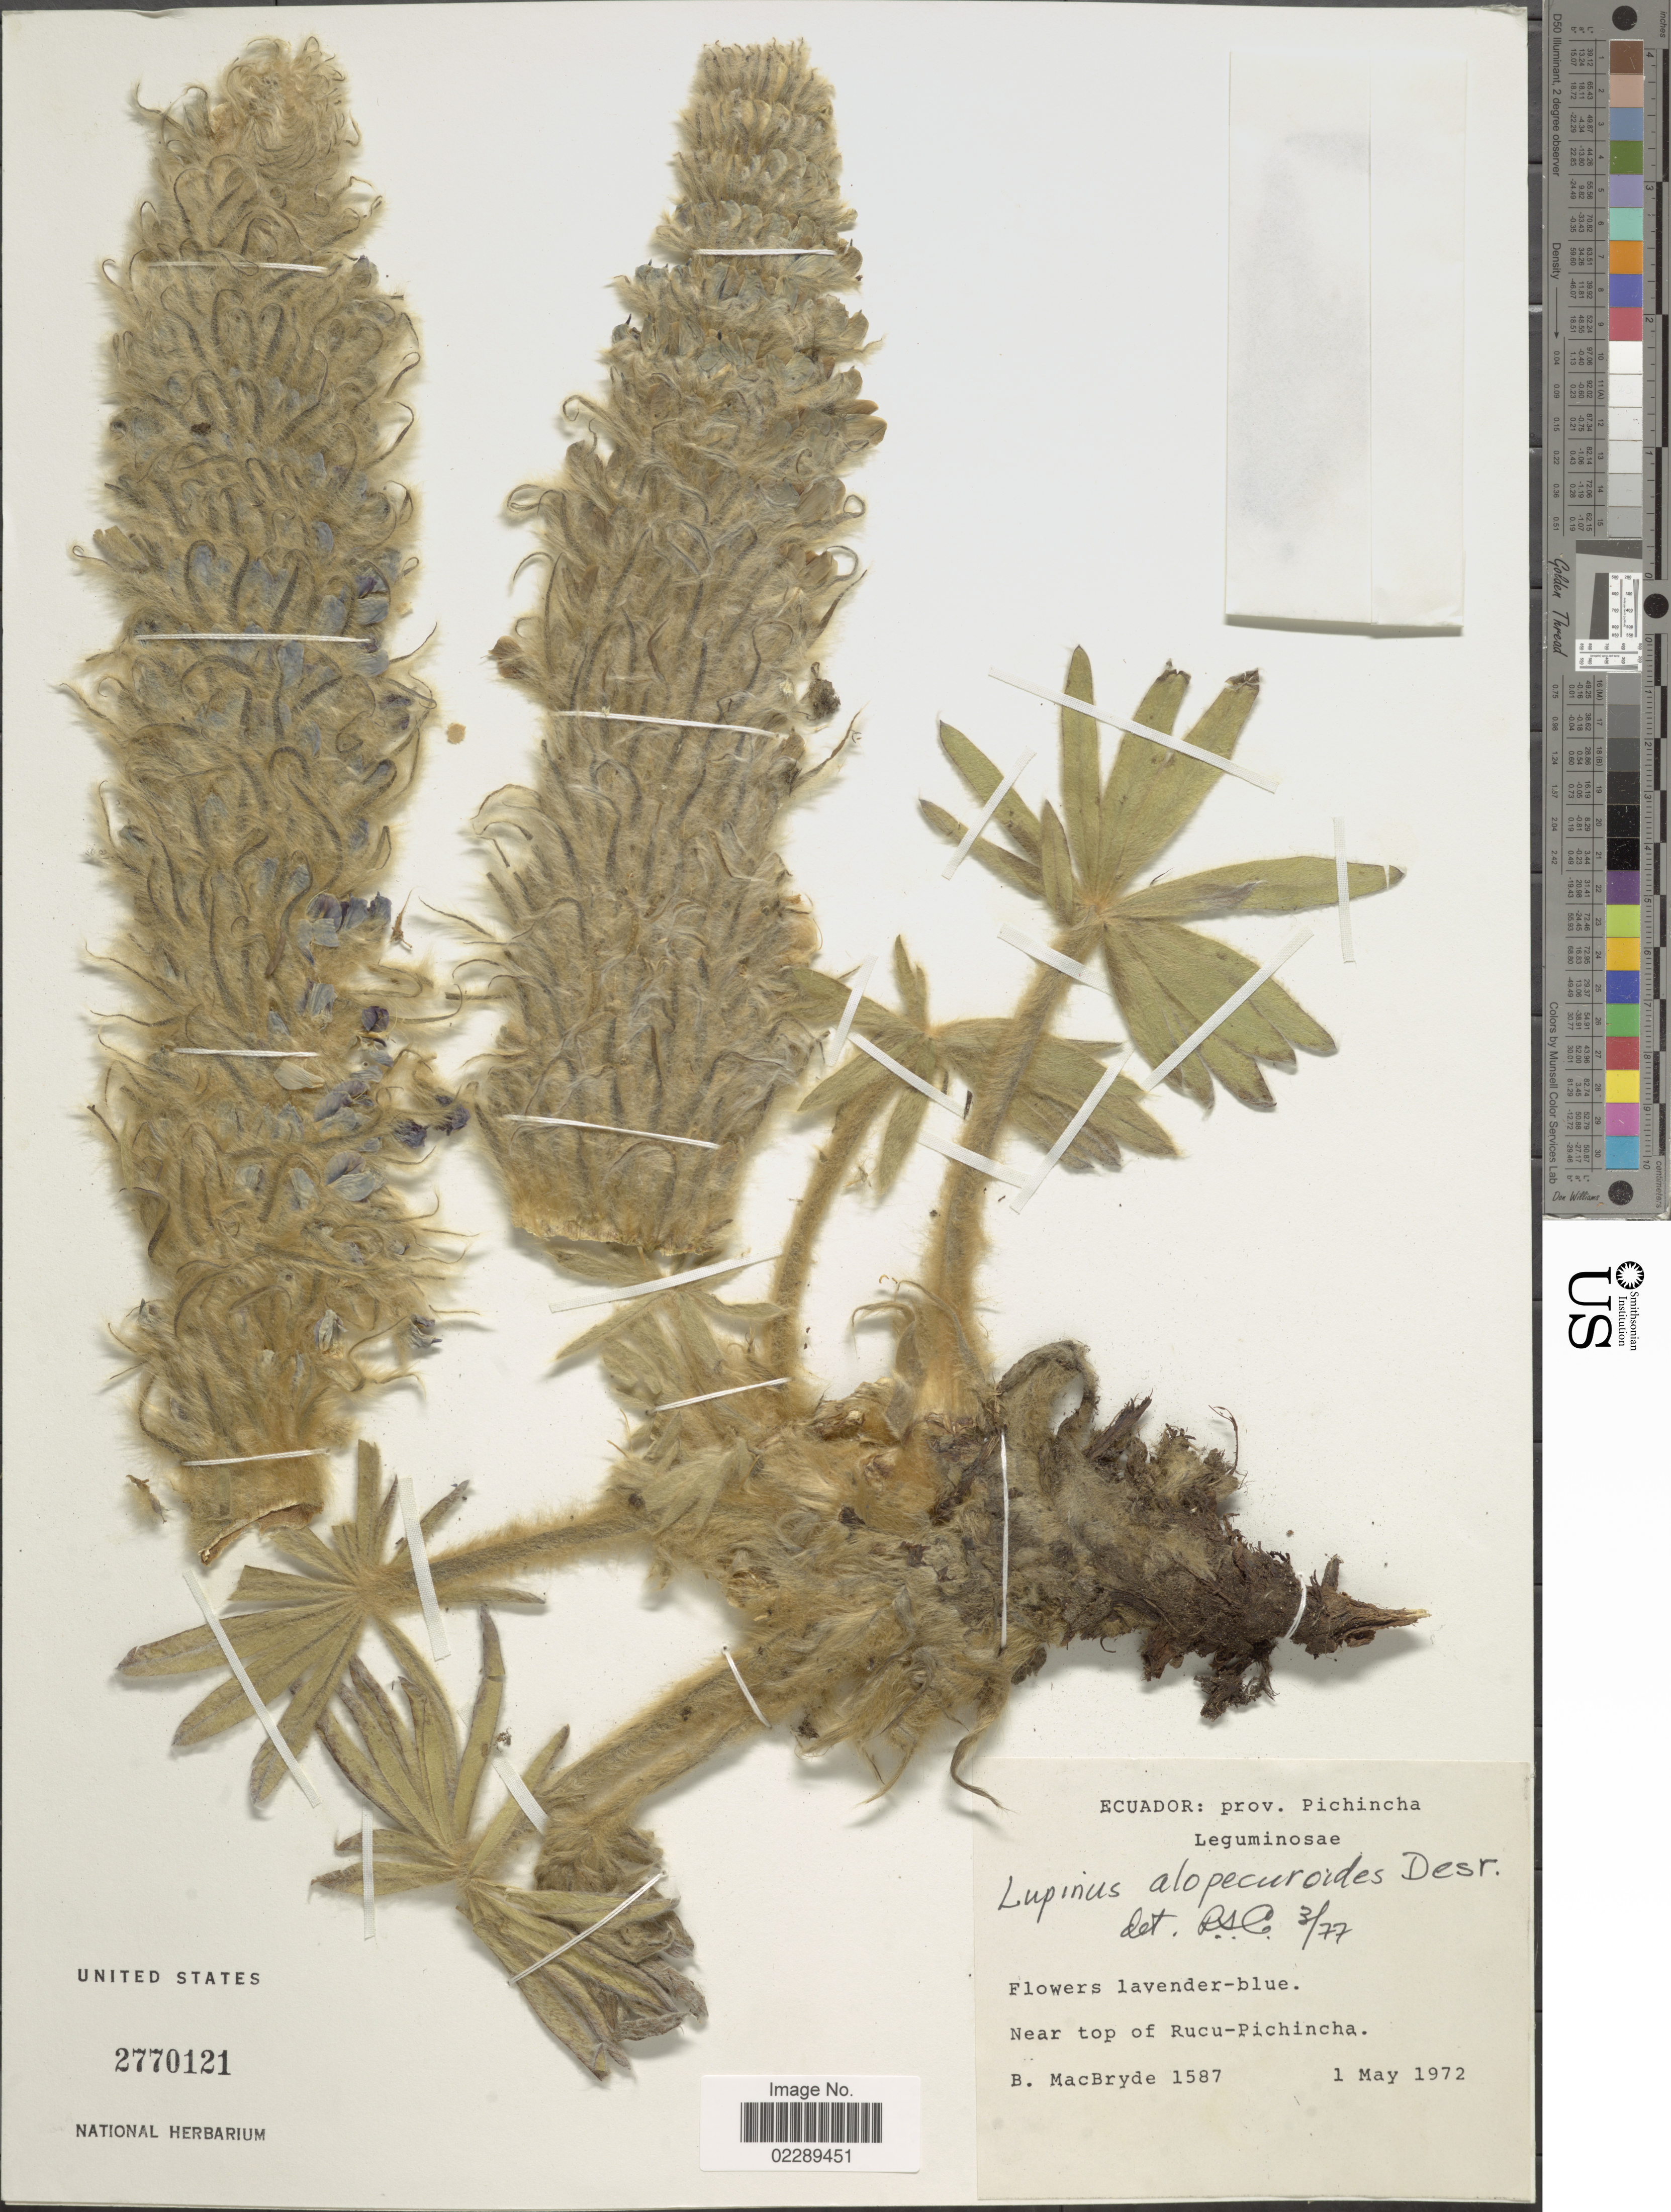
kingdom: Plantae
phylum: Tracheophyta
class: Magnoliopsida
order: Fabales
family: Fabaceae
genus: Lupinus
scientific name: Lupinus alopecuroides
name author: Desr.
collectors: B. MacBryde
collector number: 1587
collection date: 1972-05-01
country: Ecuador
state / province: Pichincha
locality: Prov. Pichincha. Near top of Rucu-Pichincha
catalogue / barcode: US 2770121